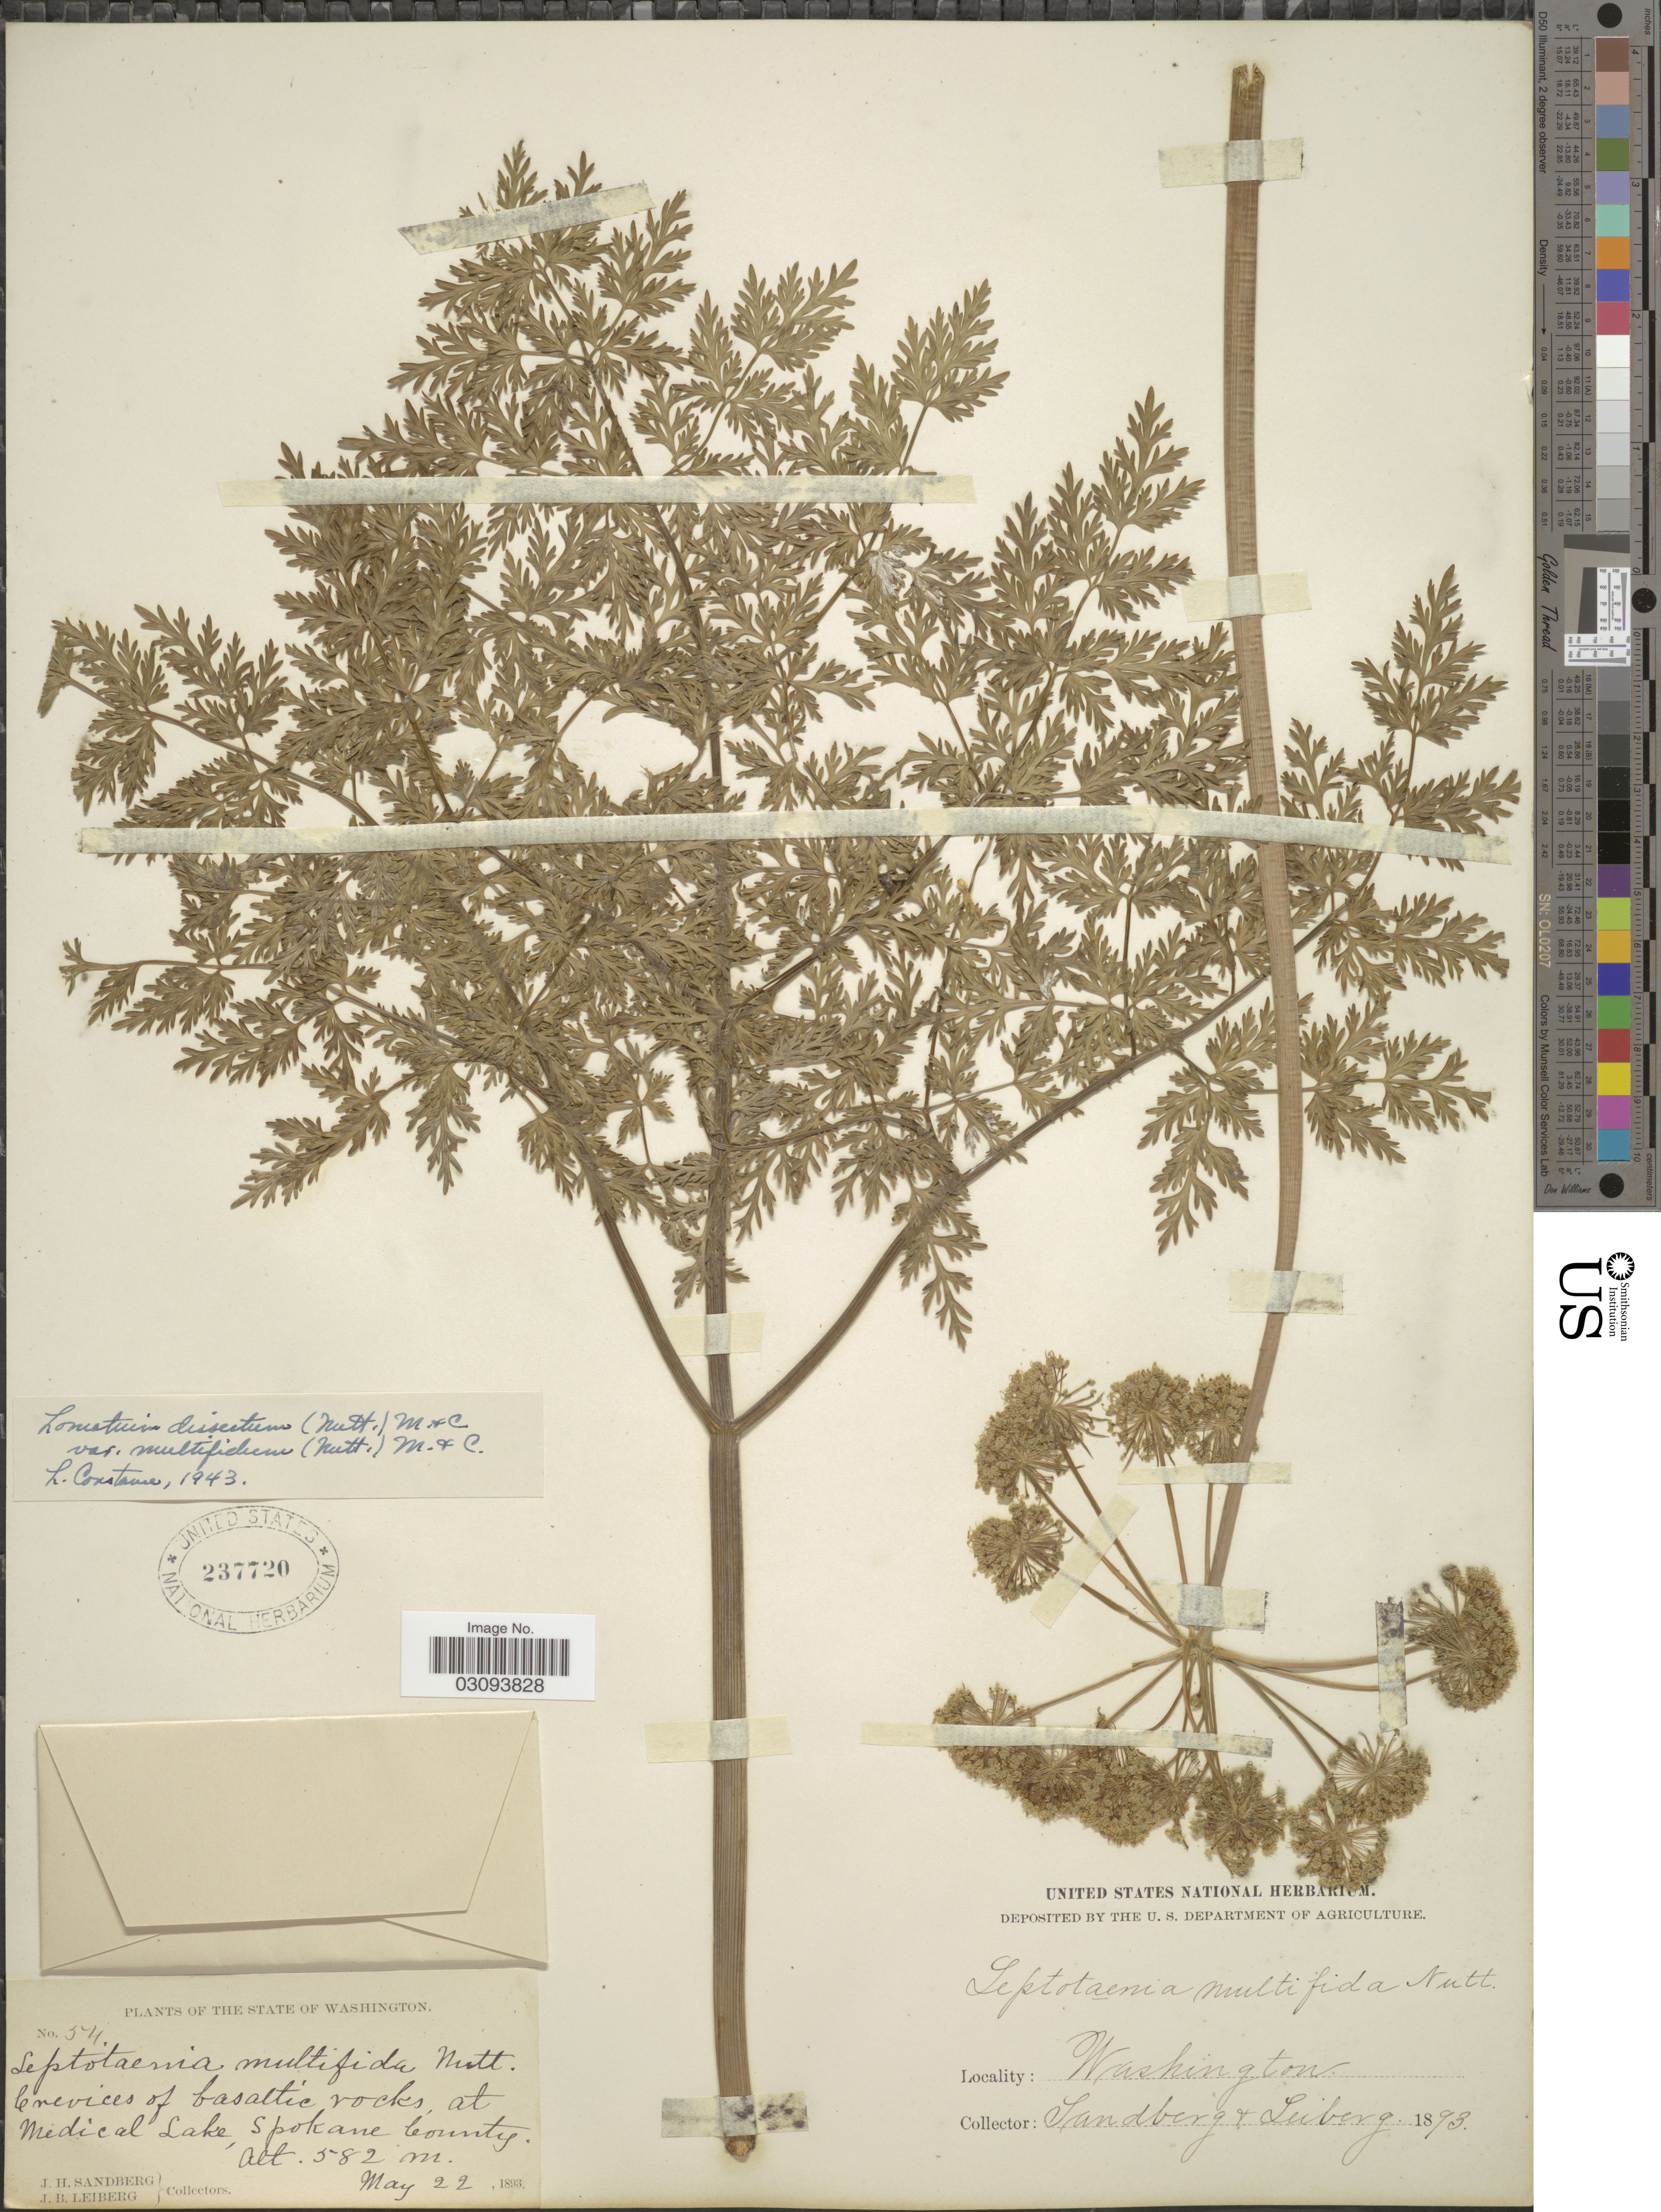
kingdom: Plantae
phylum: Tracheophyta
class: Magnoliopsida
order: Apiales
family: Apiaceae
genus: Lomatium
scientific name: Lomatium dissectum var. multifidum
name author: (Nutt.) Mathias & Constance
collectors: J. Sanberg & J. B. Leiberg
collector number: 54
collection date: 1893-05-22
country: United States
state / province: Washington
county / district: Spokane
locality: Crevices of basaltic rocks, Medical Lake, Spokane County.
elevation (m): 582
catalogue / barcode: US 237720